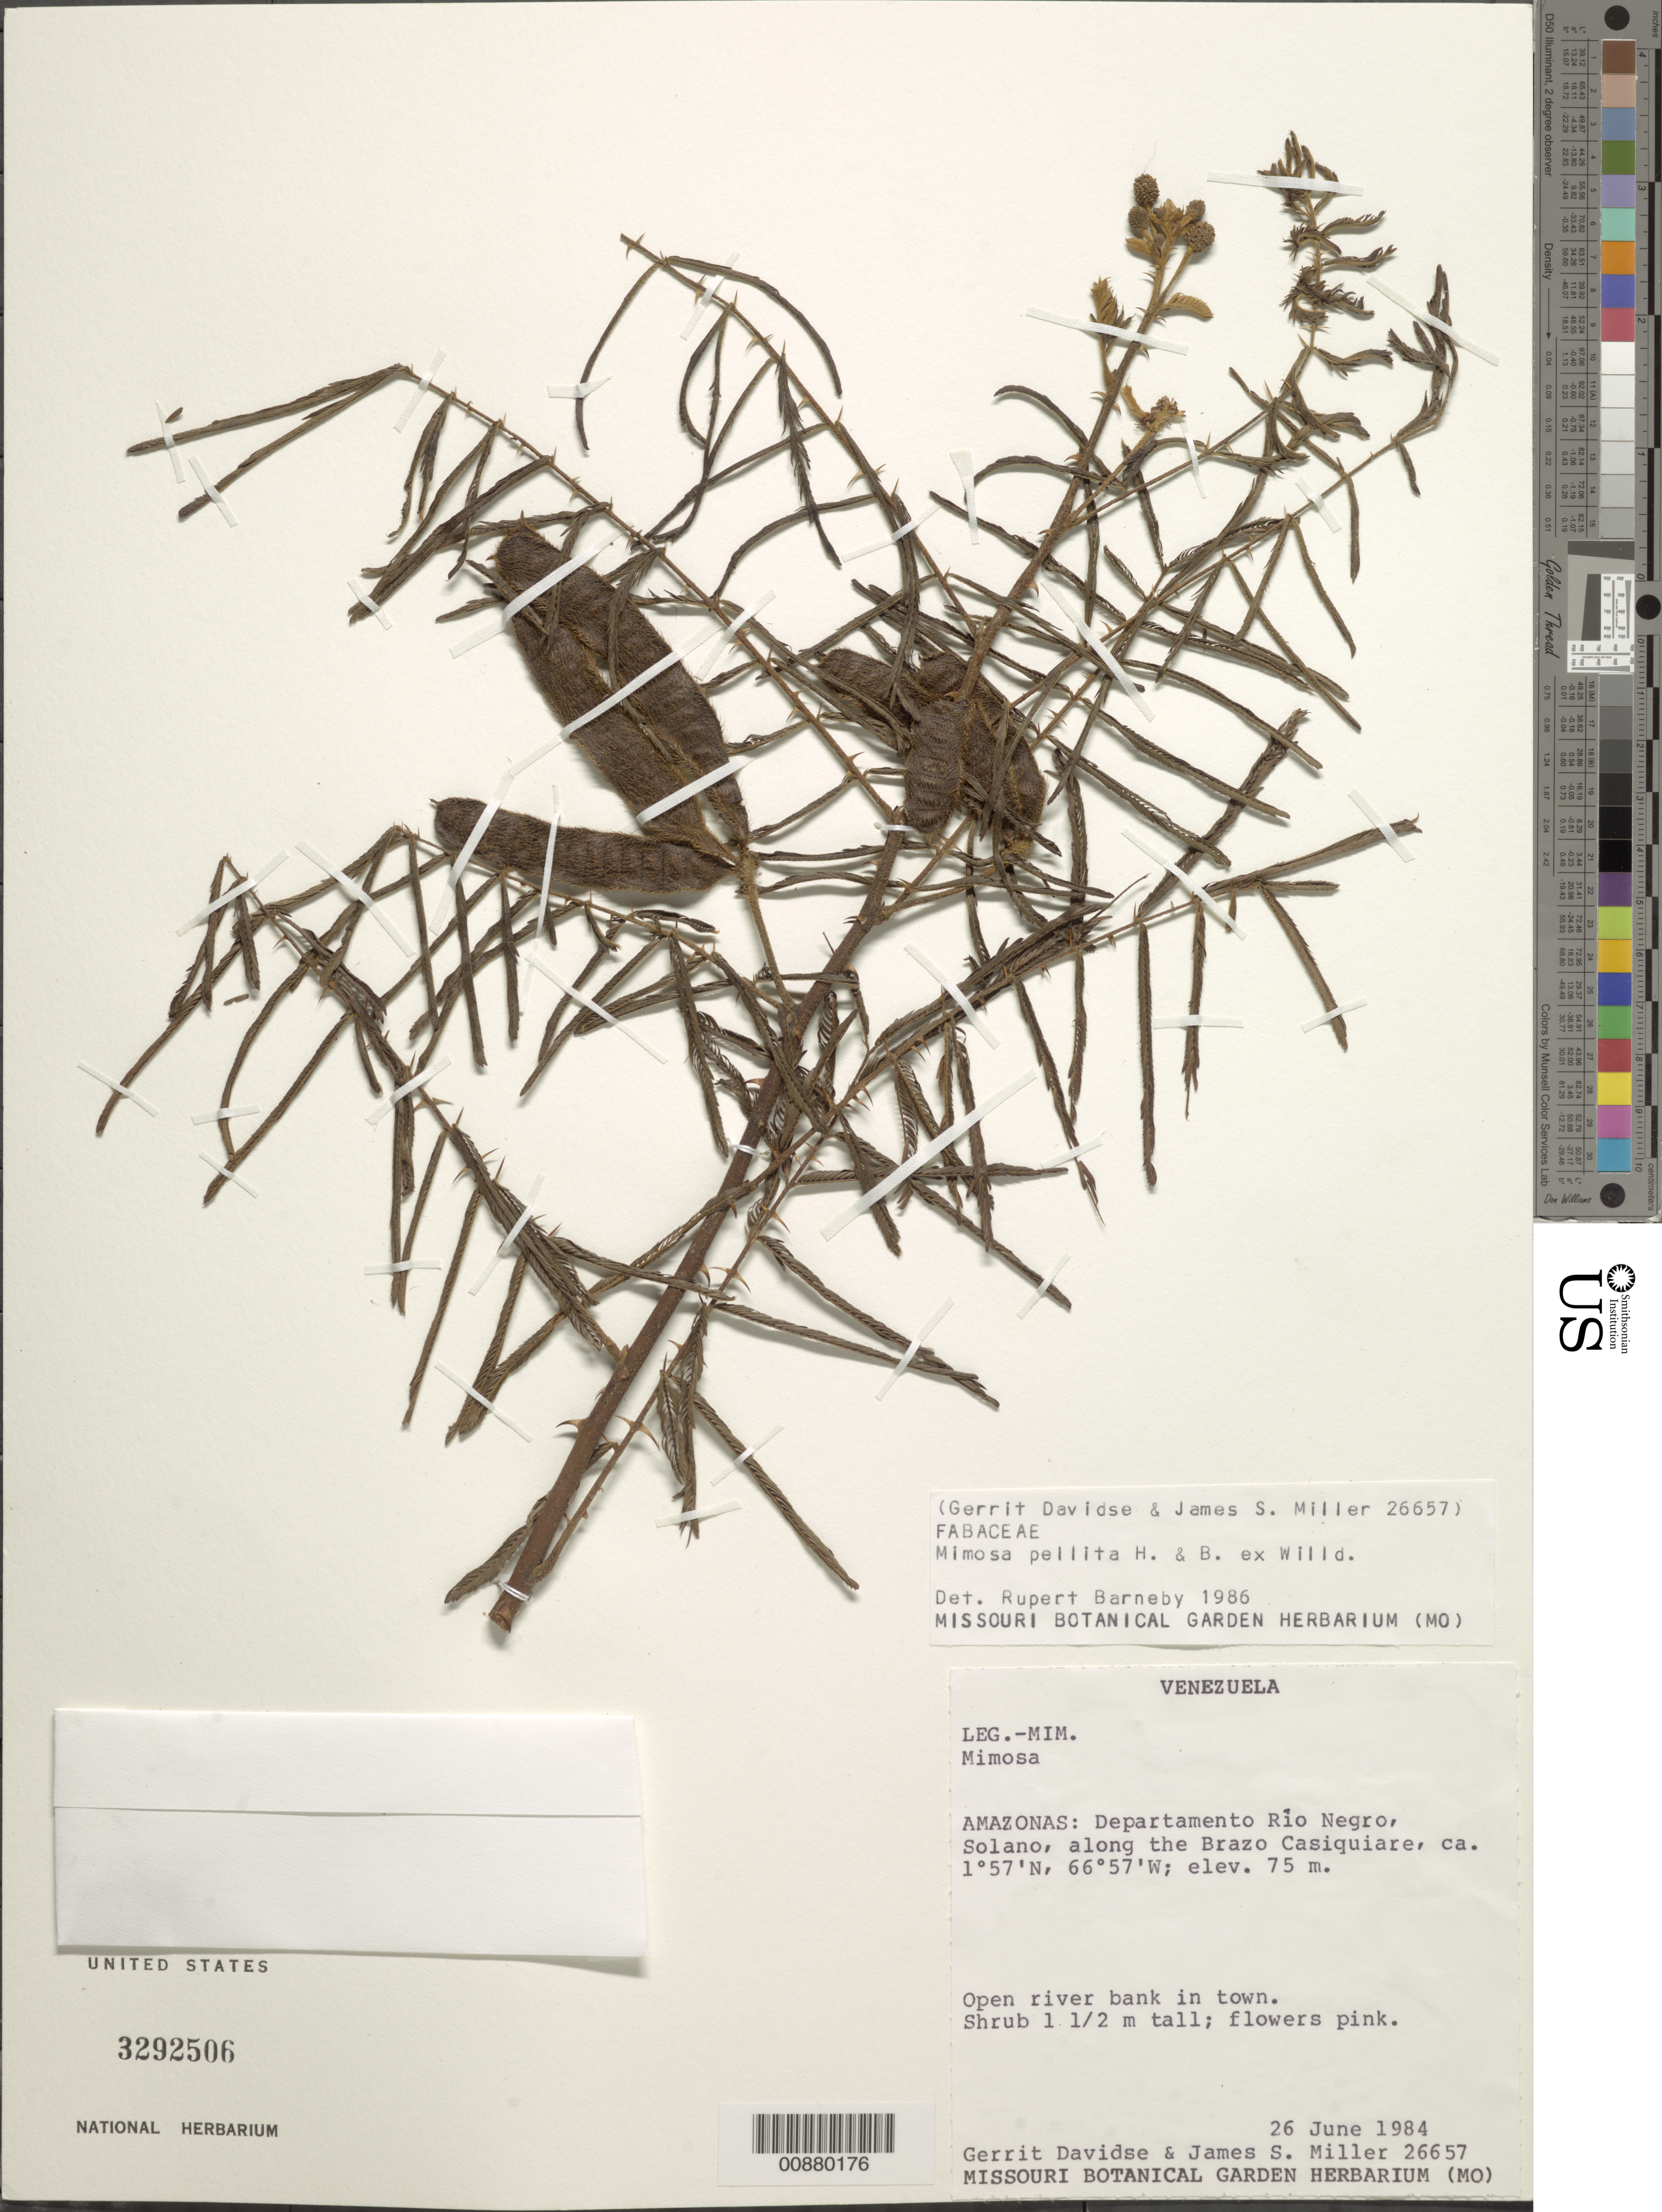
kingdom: Plantae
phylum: Tracheophyta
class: Magnoliopsida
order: Fabales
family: Fabaceae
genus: Mimosa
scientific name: Mimosa pellita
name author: Humb. & Bonpl. ex Willd.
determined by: Barneby, Rupert C., (NY)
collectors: G. Davidse & J. S. Miller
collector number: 26657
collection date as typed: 26-Jun-84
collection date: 1984-06-26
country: Venezuela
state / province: Amazonas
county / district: Río Negro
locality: Solano, along the Brazo Casiquiare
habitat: Open river bank in town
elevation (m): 75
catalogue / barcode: US 3292506